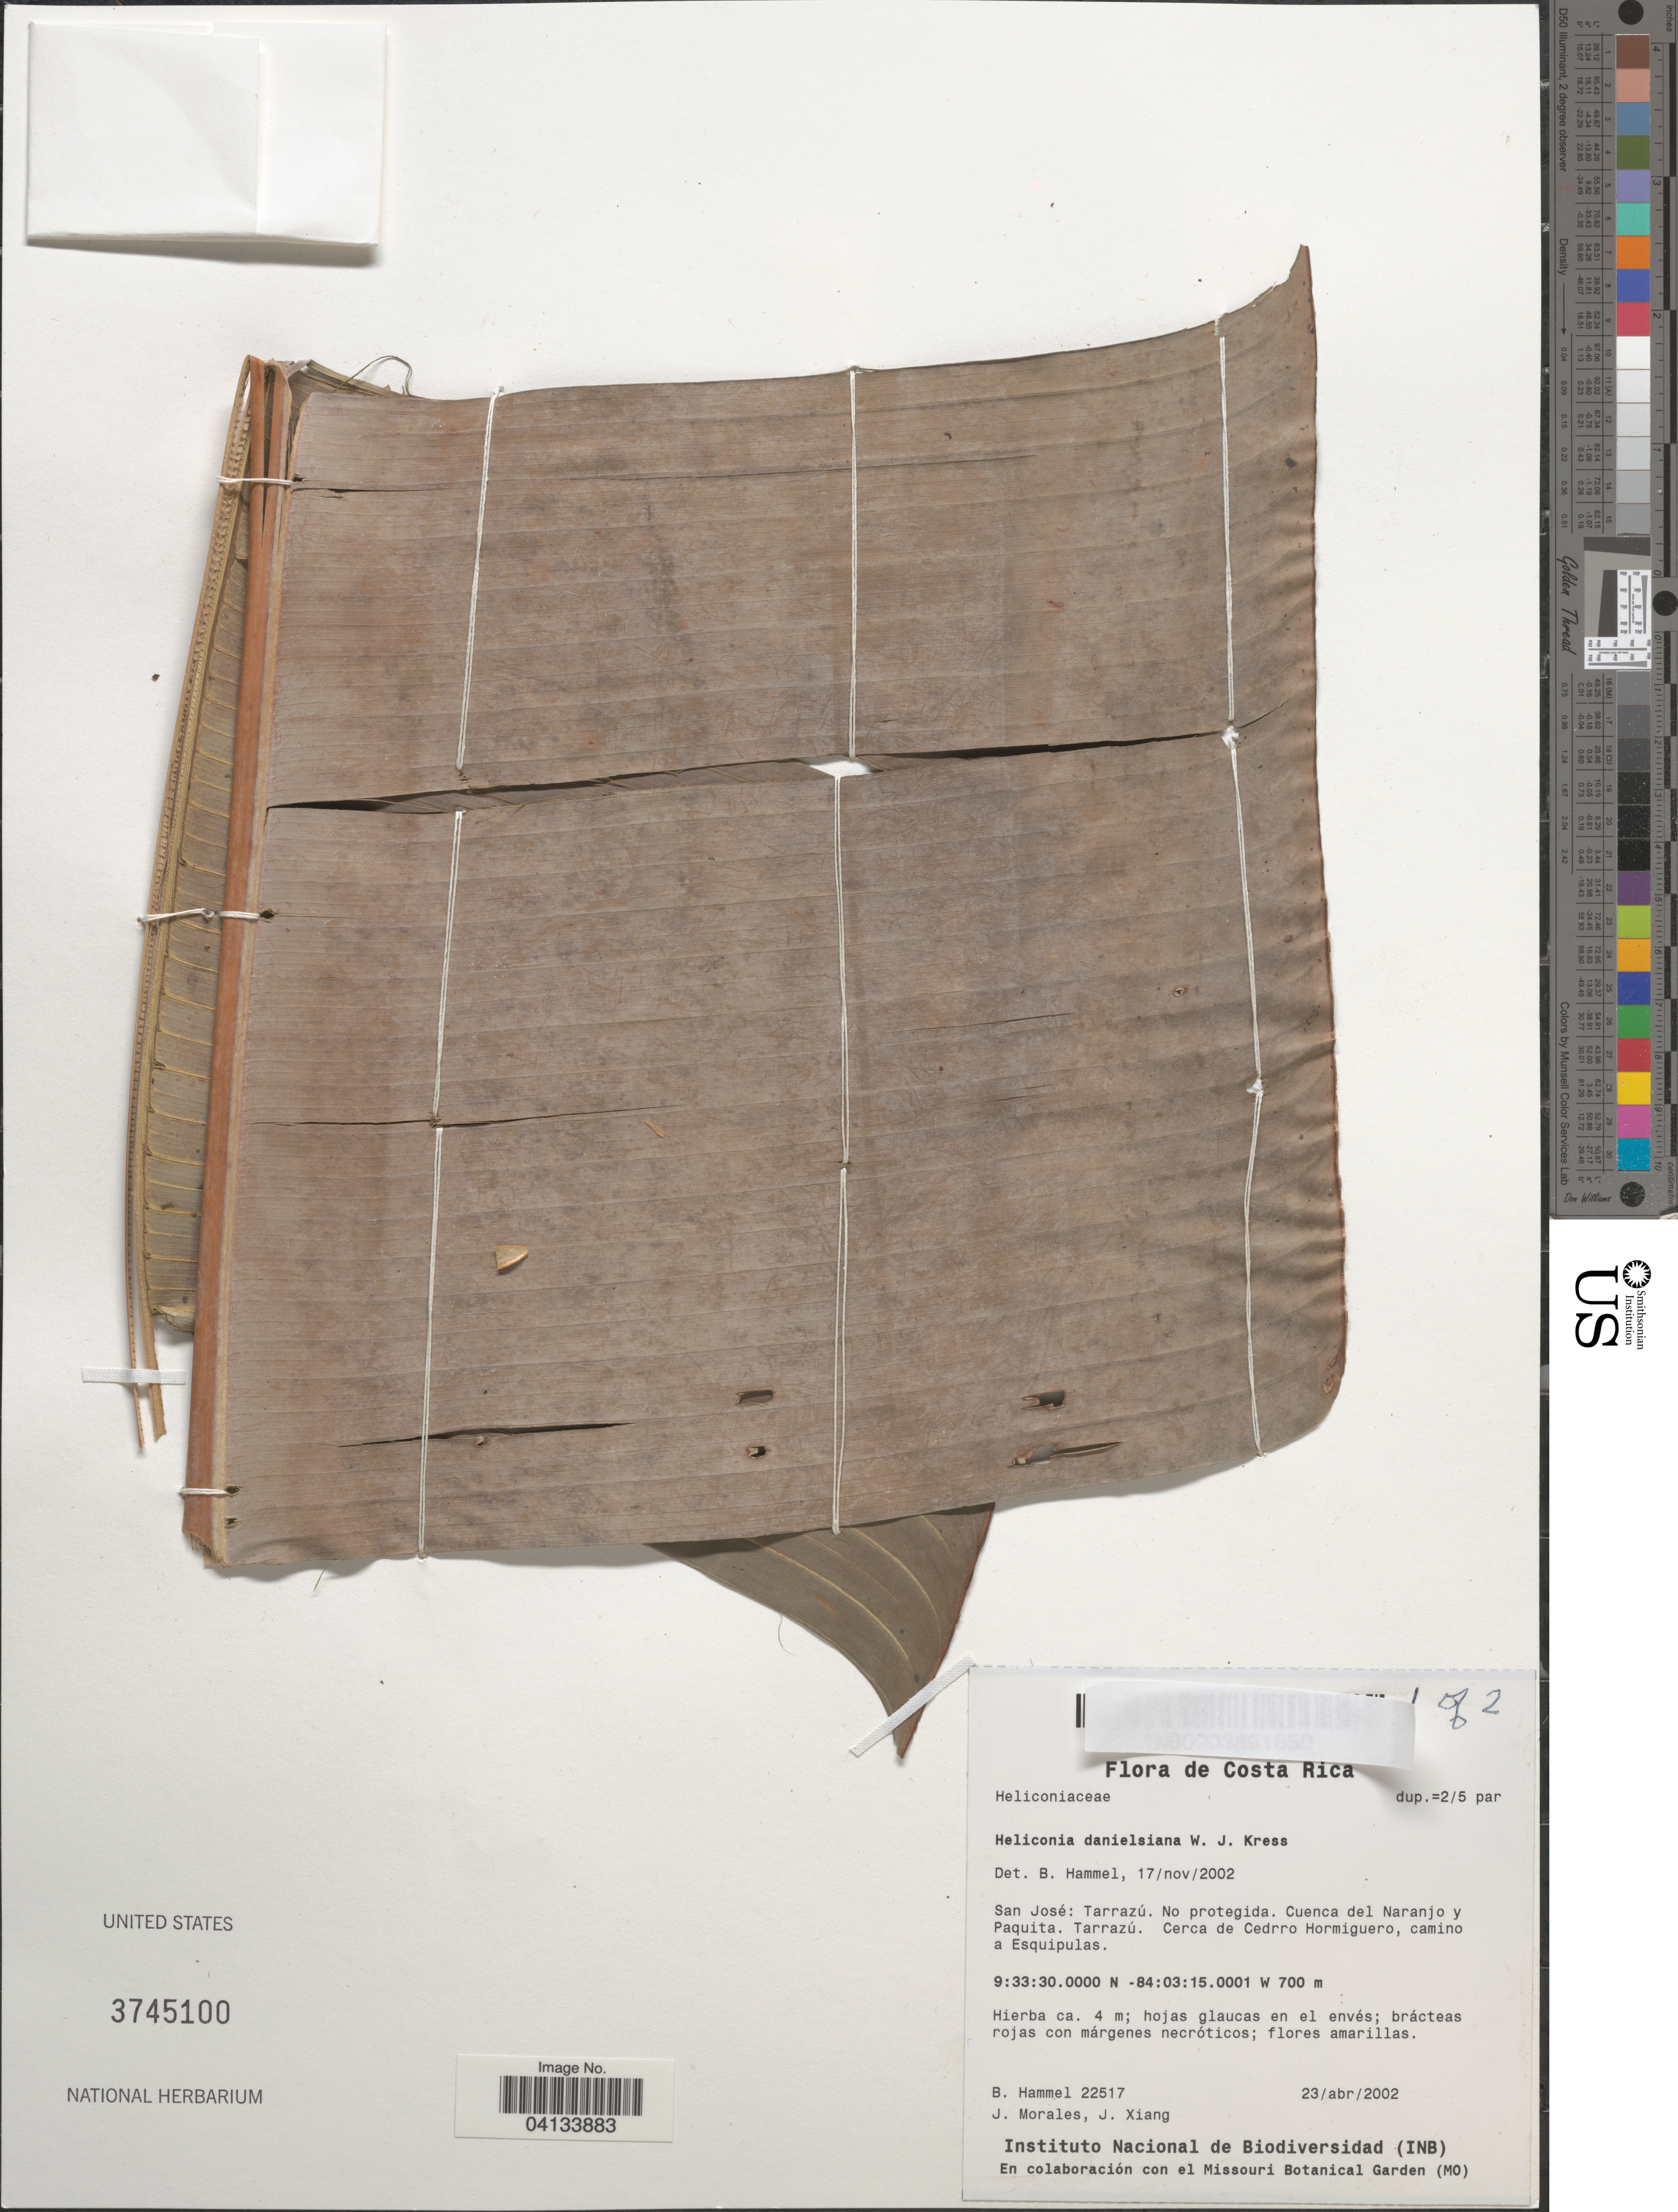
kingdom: Plantae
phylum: Tracheophyta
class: Liliopsida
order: Zingiberales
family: Heliconiaceae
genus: Heliconia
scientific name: Heliconia danielsiana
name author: W.J. Kress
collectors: B. Hammel, J. Morales & J. Xiang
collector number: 22517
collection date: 2002-04-23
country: Costa Rica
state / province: San José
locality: Tarrazú. No protegida. Cuenca del Naranjo y Paquita. Tarrazú. Cerca de Cedrro Hormiguero, camino a Esquipulas.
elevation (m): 700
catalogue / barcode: US 3745100